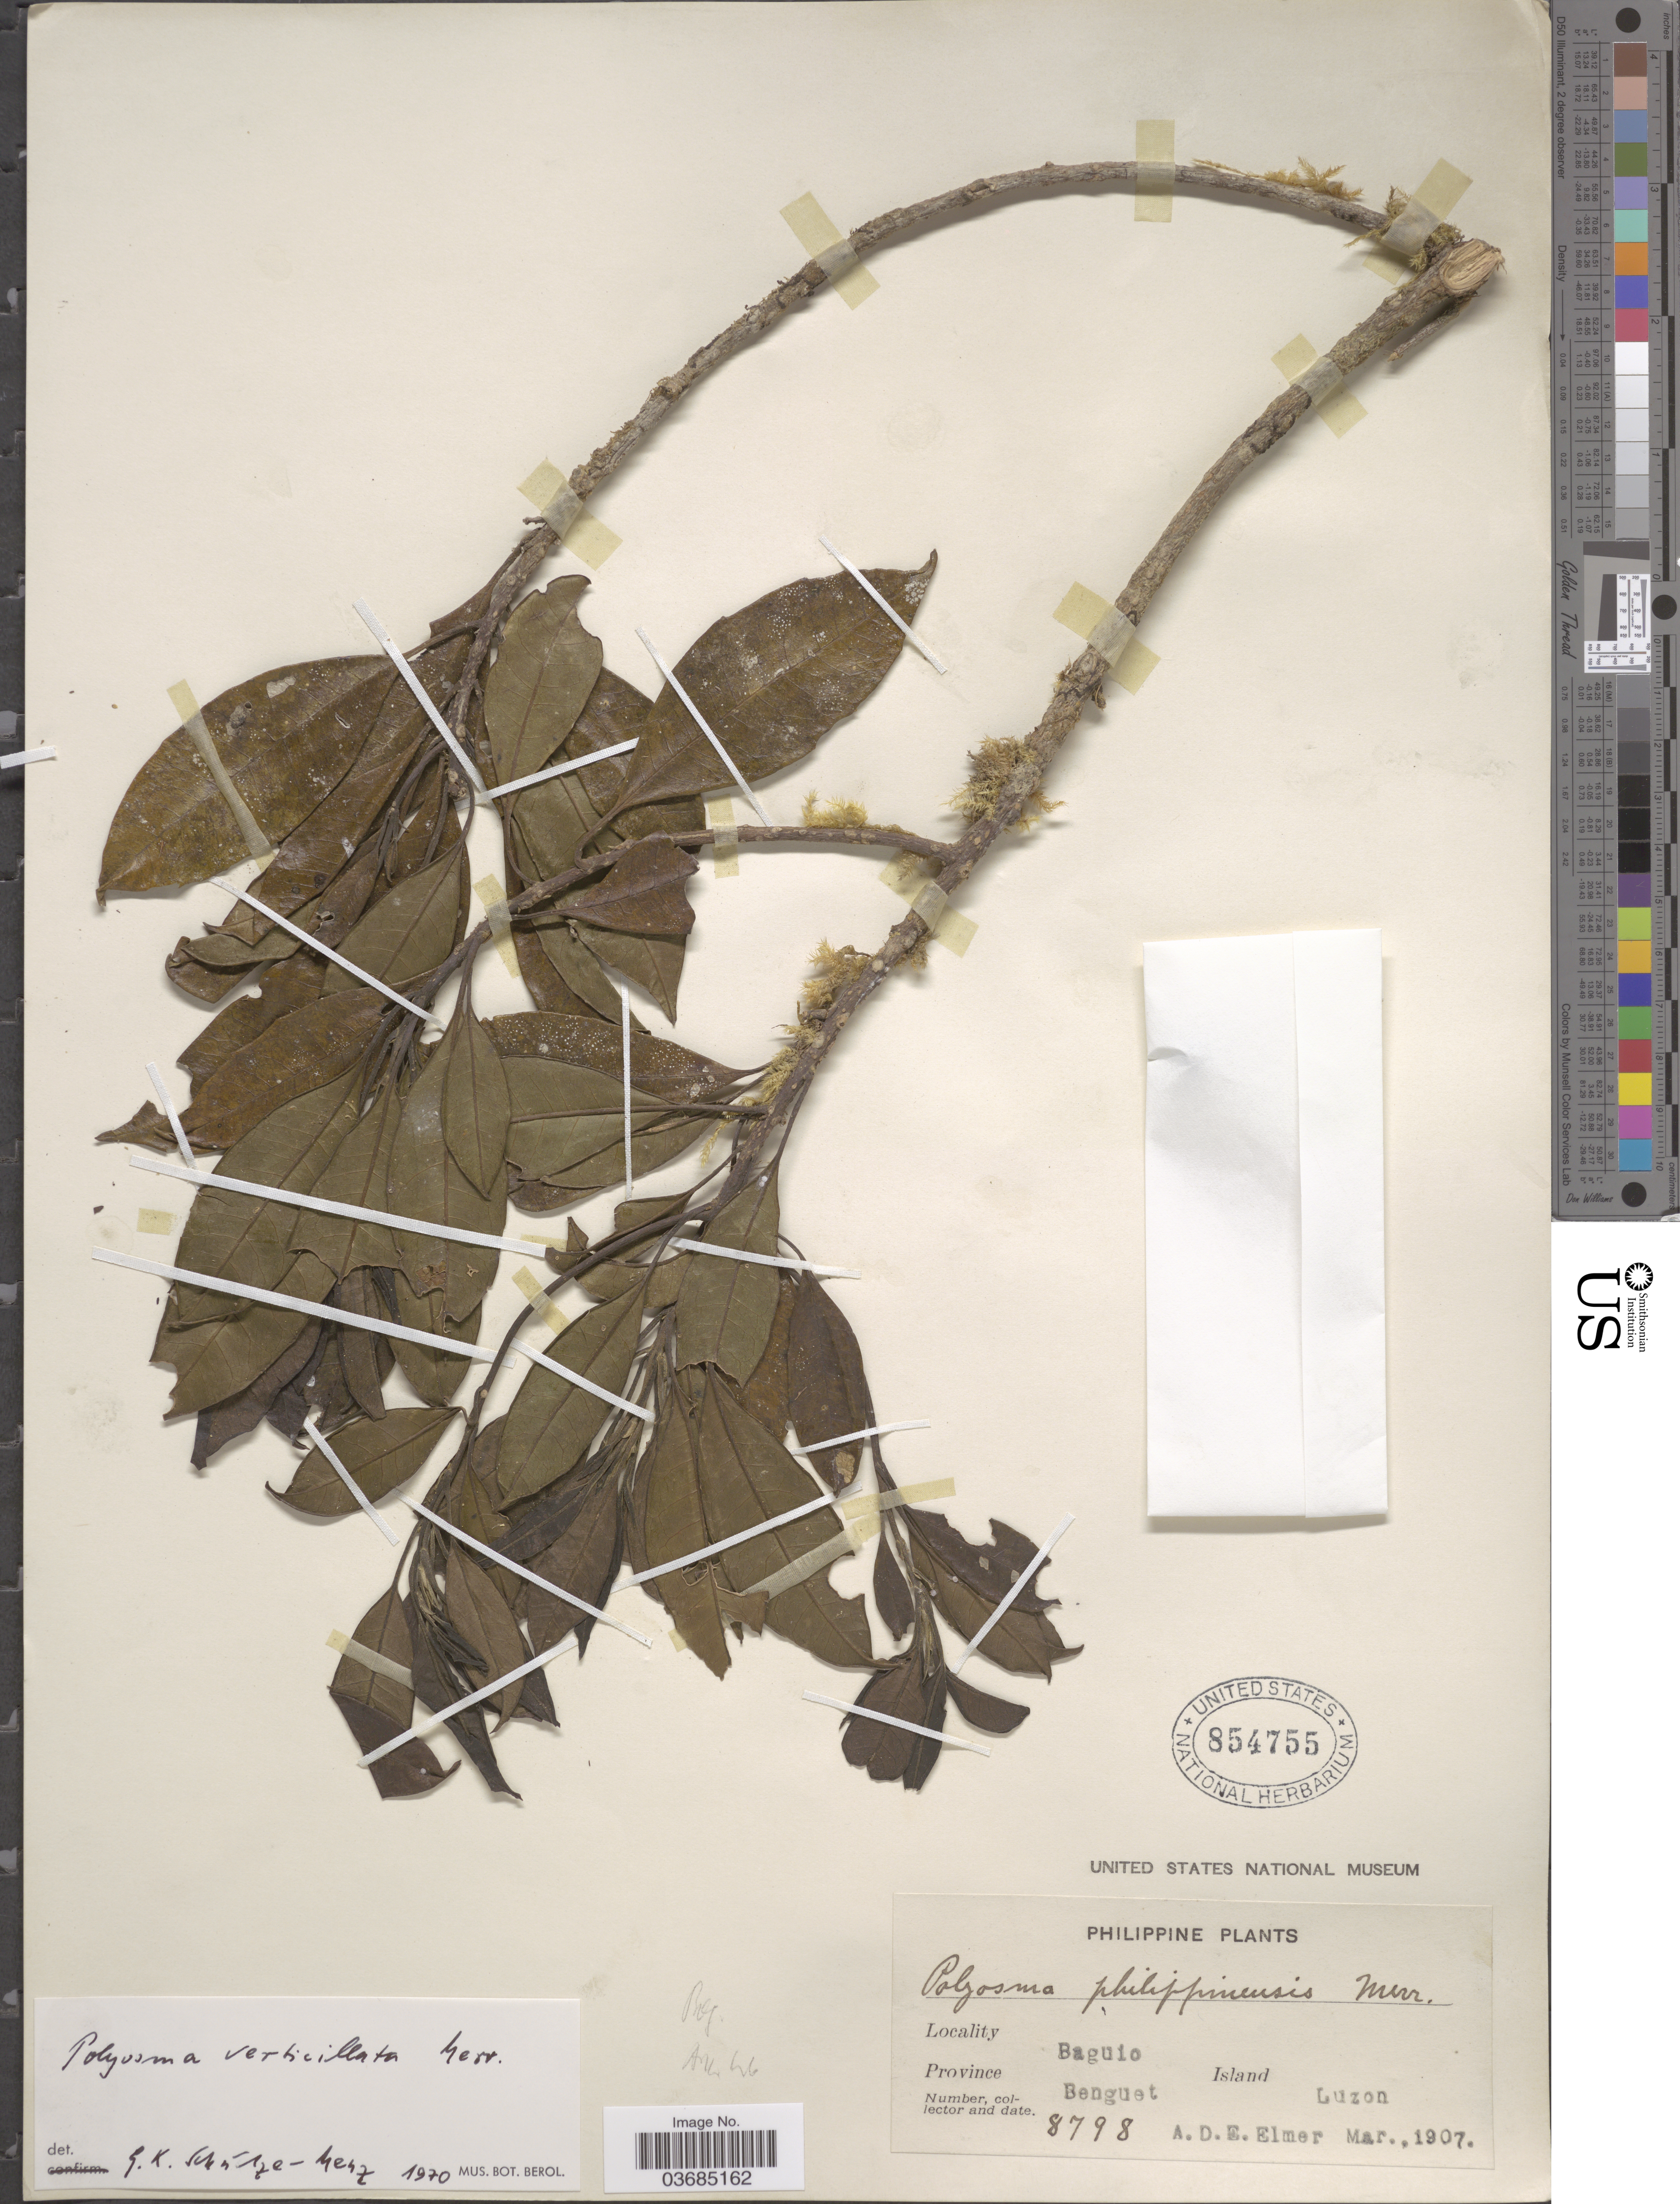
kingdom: Plantae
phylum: Tracheophyta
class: Magnoliopsida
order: Escalloniales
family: Escalloniaceae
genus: Polyosma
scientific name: Polyosma verticillata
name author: Merr.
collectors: A. D. E. Elmer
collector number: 8798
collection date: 1907-03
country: Philippines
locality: Baguio. Province Benguet, Island Luzon.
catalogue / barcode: US 854755